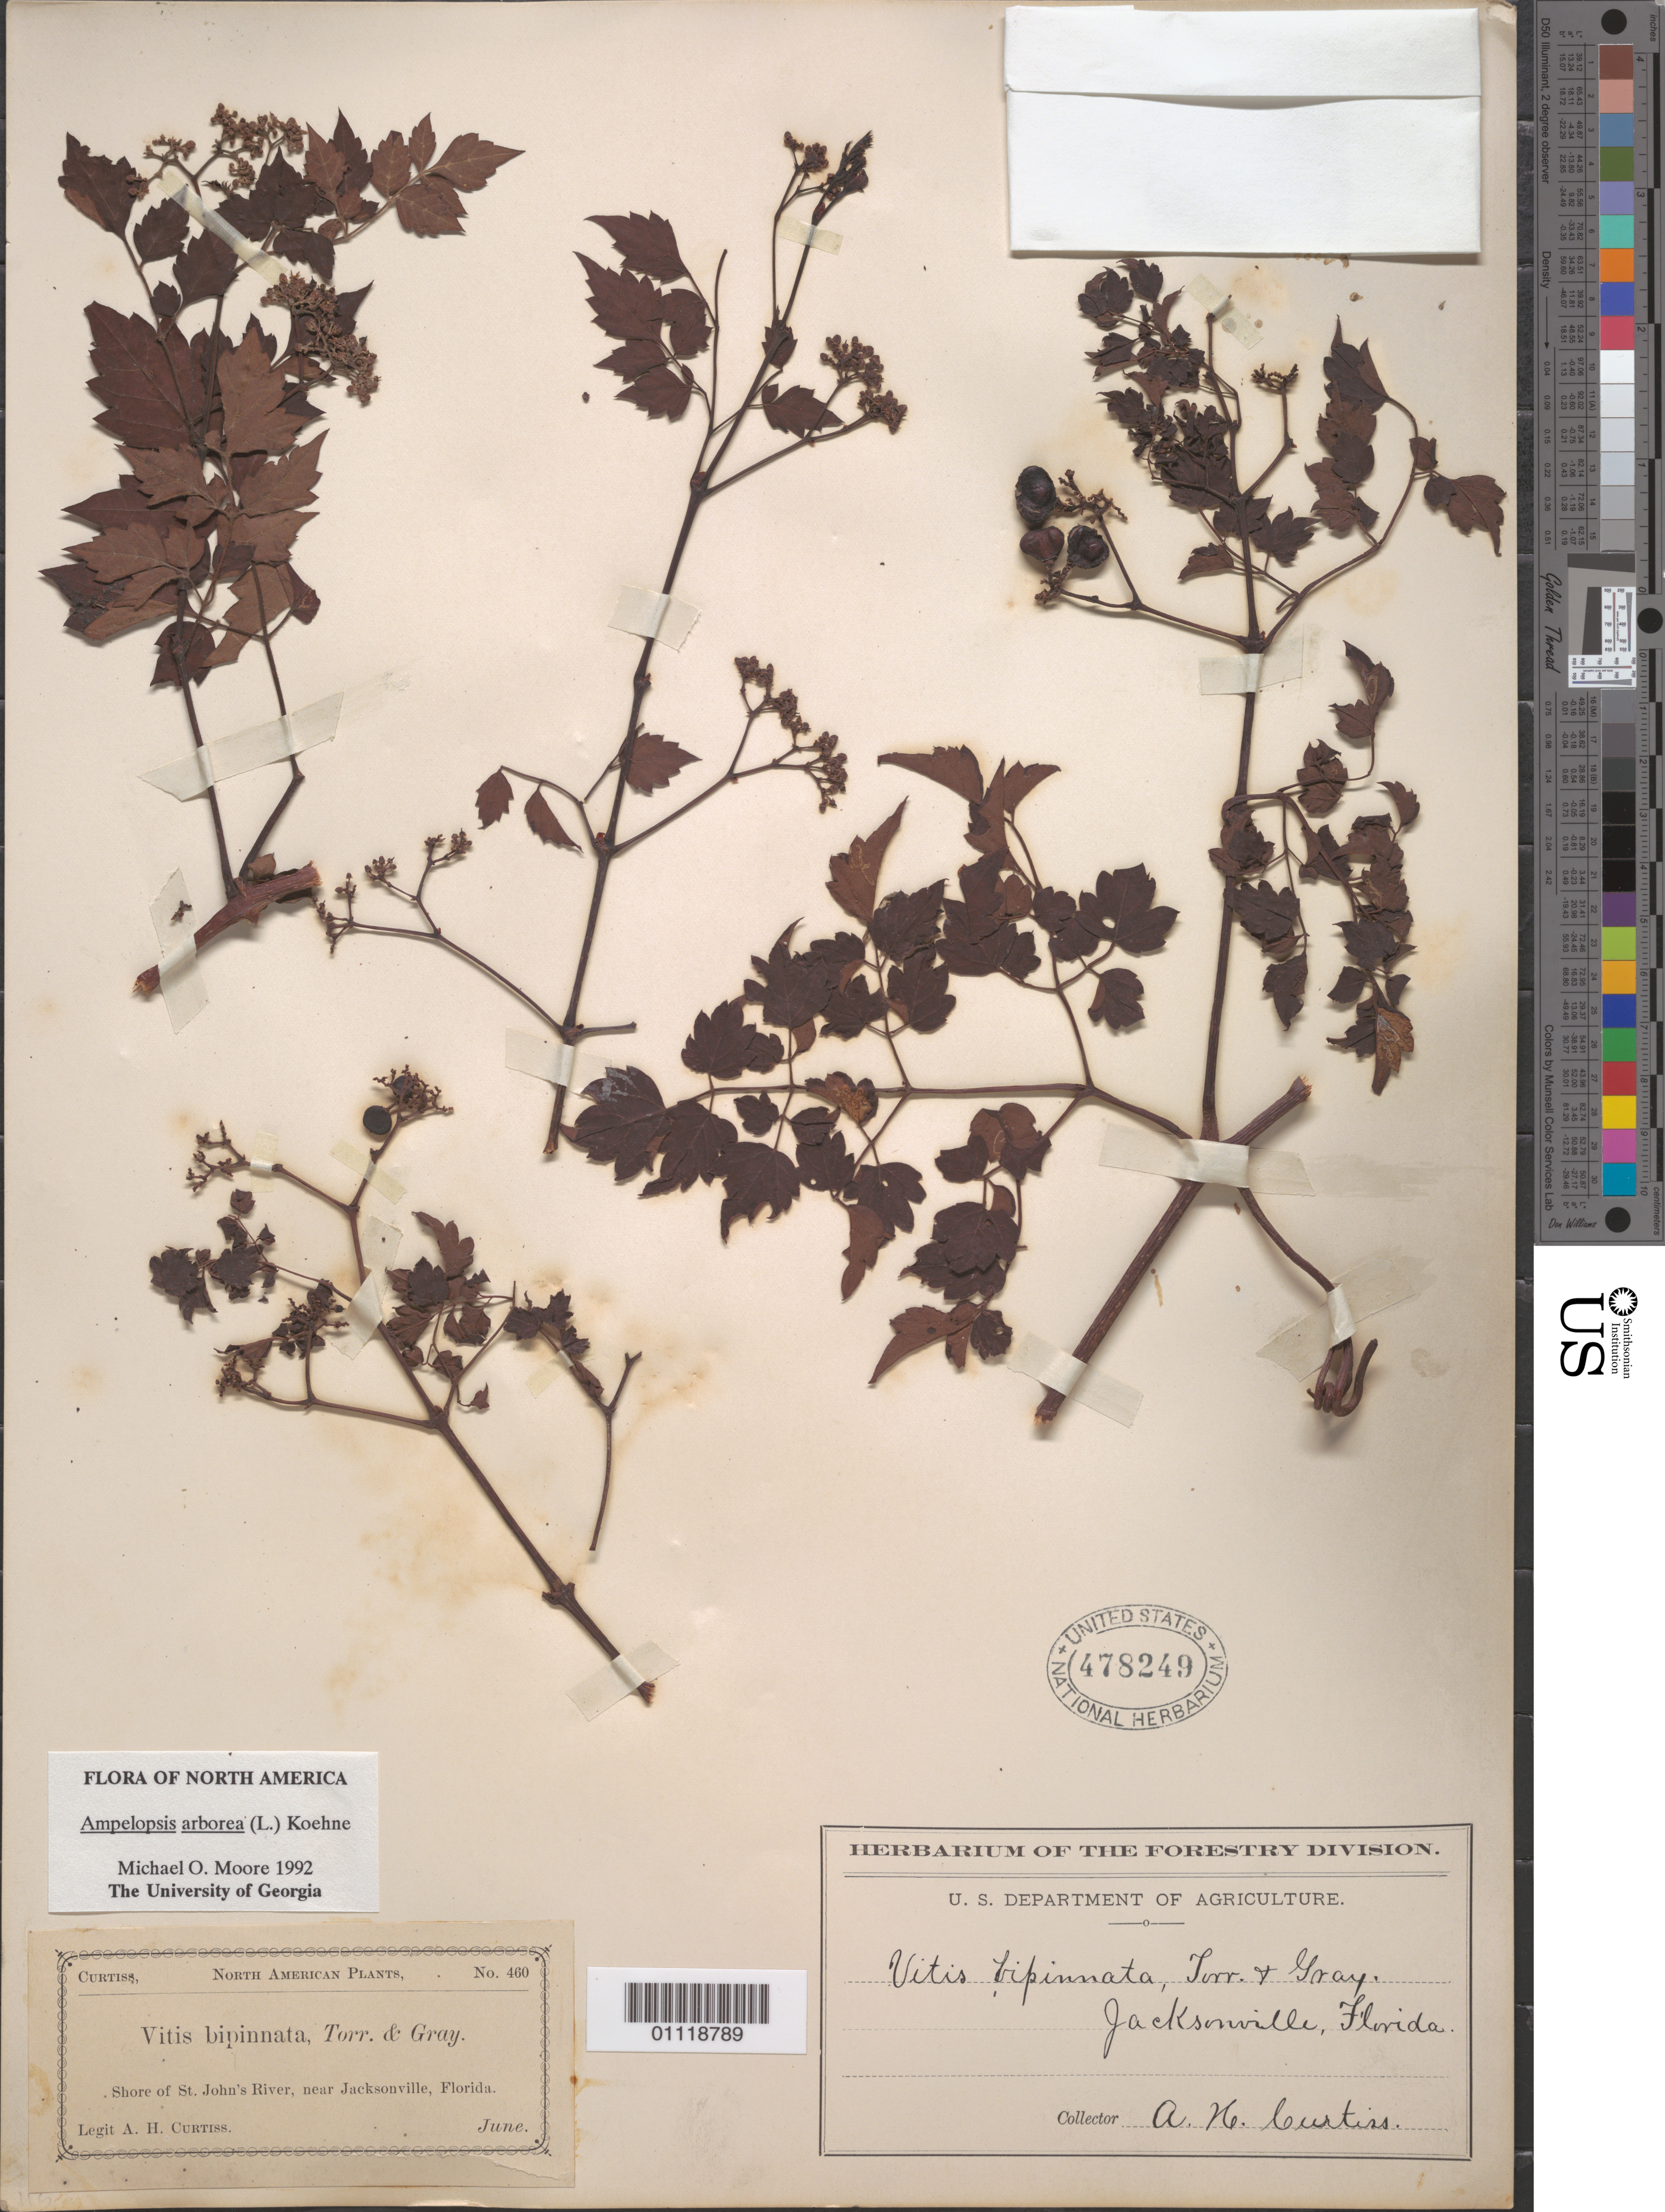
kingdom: Plantae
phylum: Tracheophyta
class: Magnoliopsida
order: Vitales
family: Vitaceae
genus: Ampelopsis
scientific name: Ampelopsis arborea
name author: (L.) Koehne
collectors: A. H. Curtiss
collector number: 460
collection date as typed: Jun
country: United States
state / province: Florida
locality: St John River, near Jacksonville.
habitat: Shore of river.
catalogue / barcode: US 478249